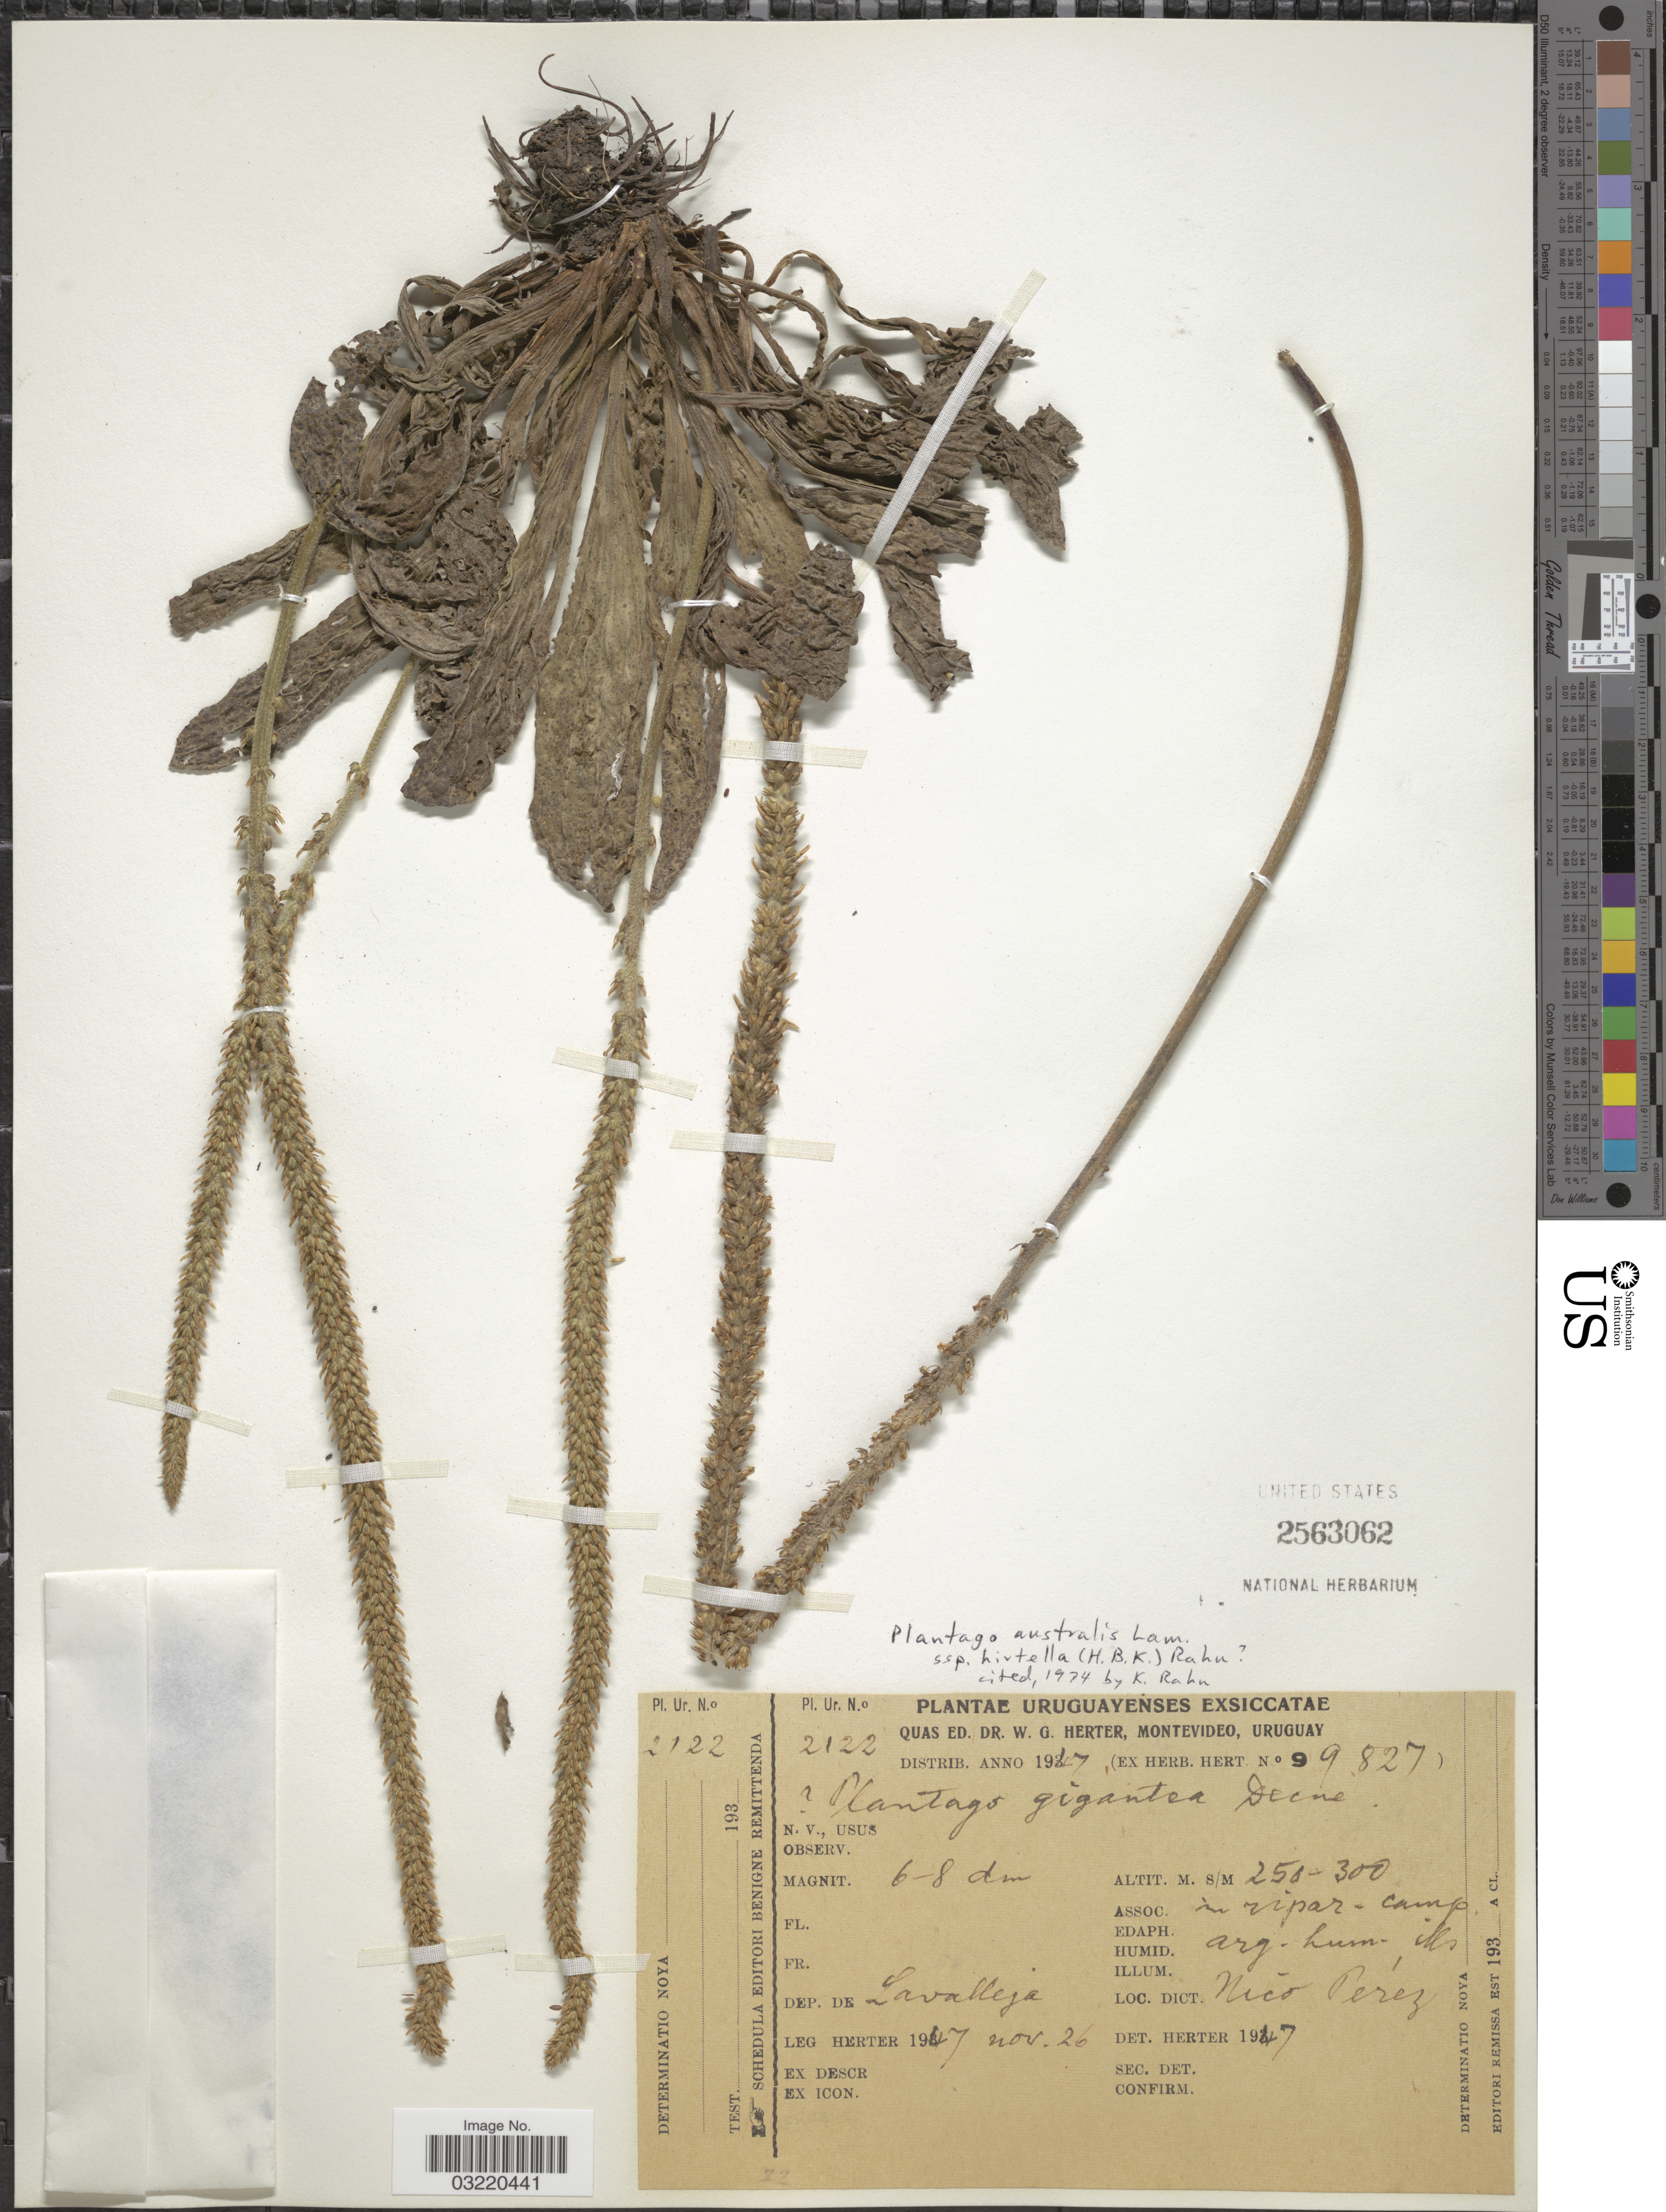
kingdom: Plantae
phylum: Tracheophyta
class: Magnoliopsida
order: Lamiales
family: Plantaginaceae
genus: Plantago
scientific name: Plantago australis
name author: Lam.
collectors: W. G. Herter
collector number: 2122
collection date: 1947-11-26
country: Uruguay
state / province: Lavalleja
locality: Dep. de Lavalleja. Dict. Nico Pérez.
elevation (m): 250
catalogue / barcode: US 2563062